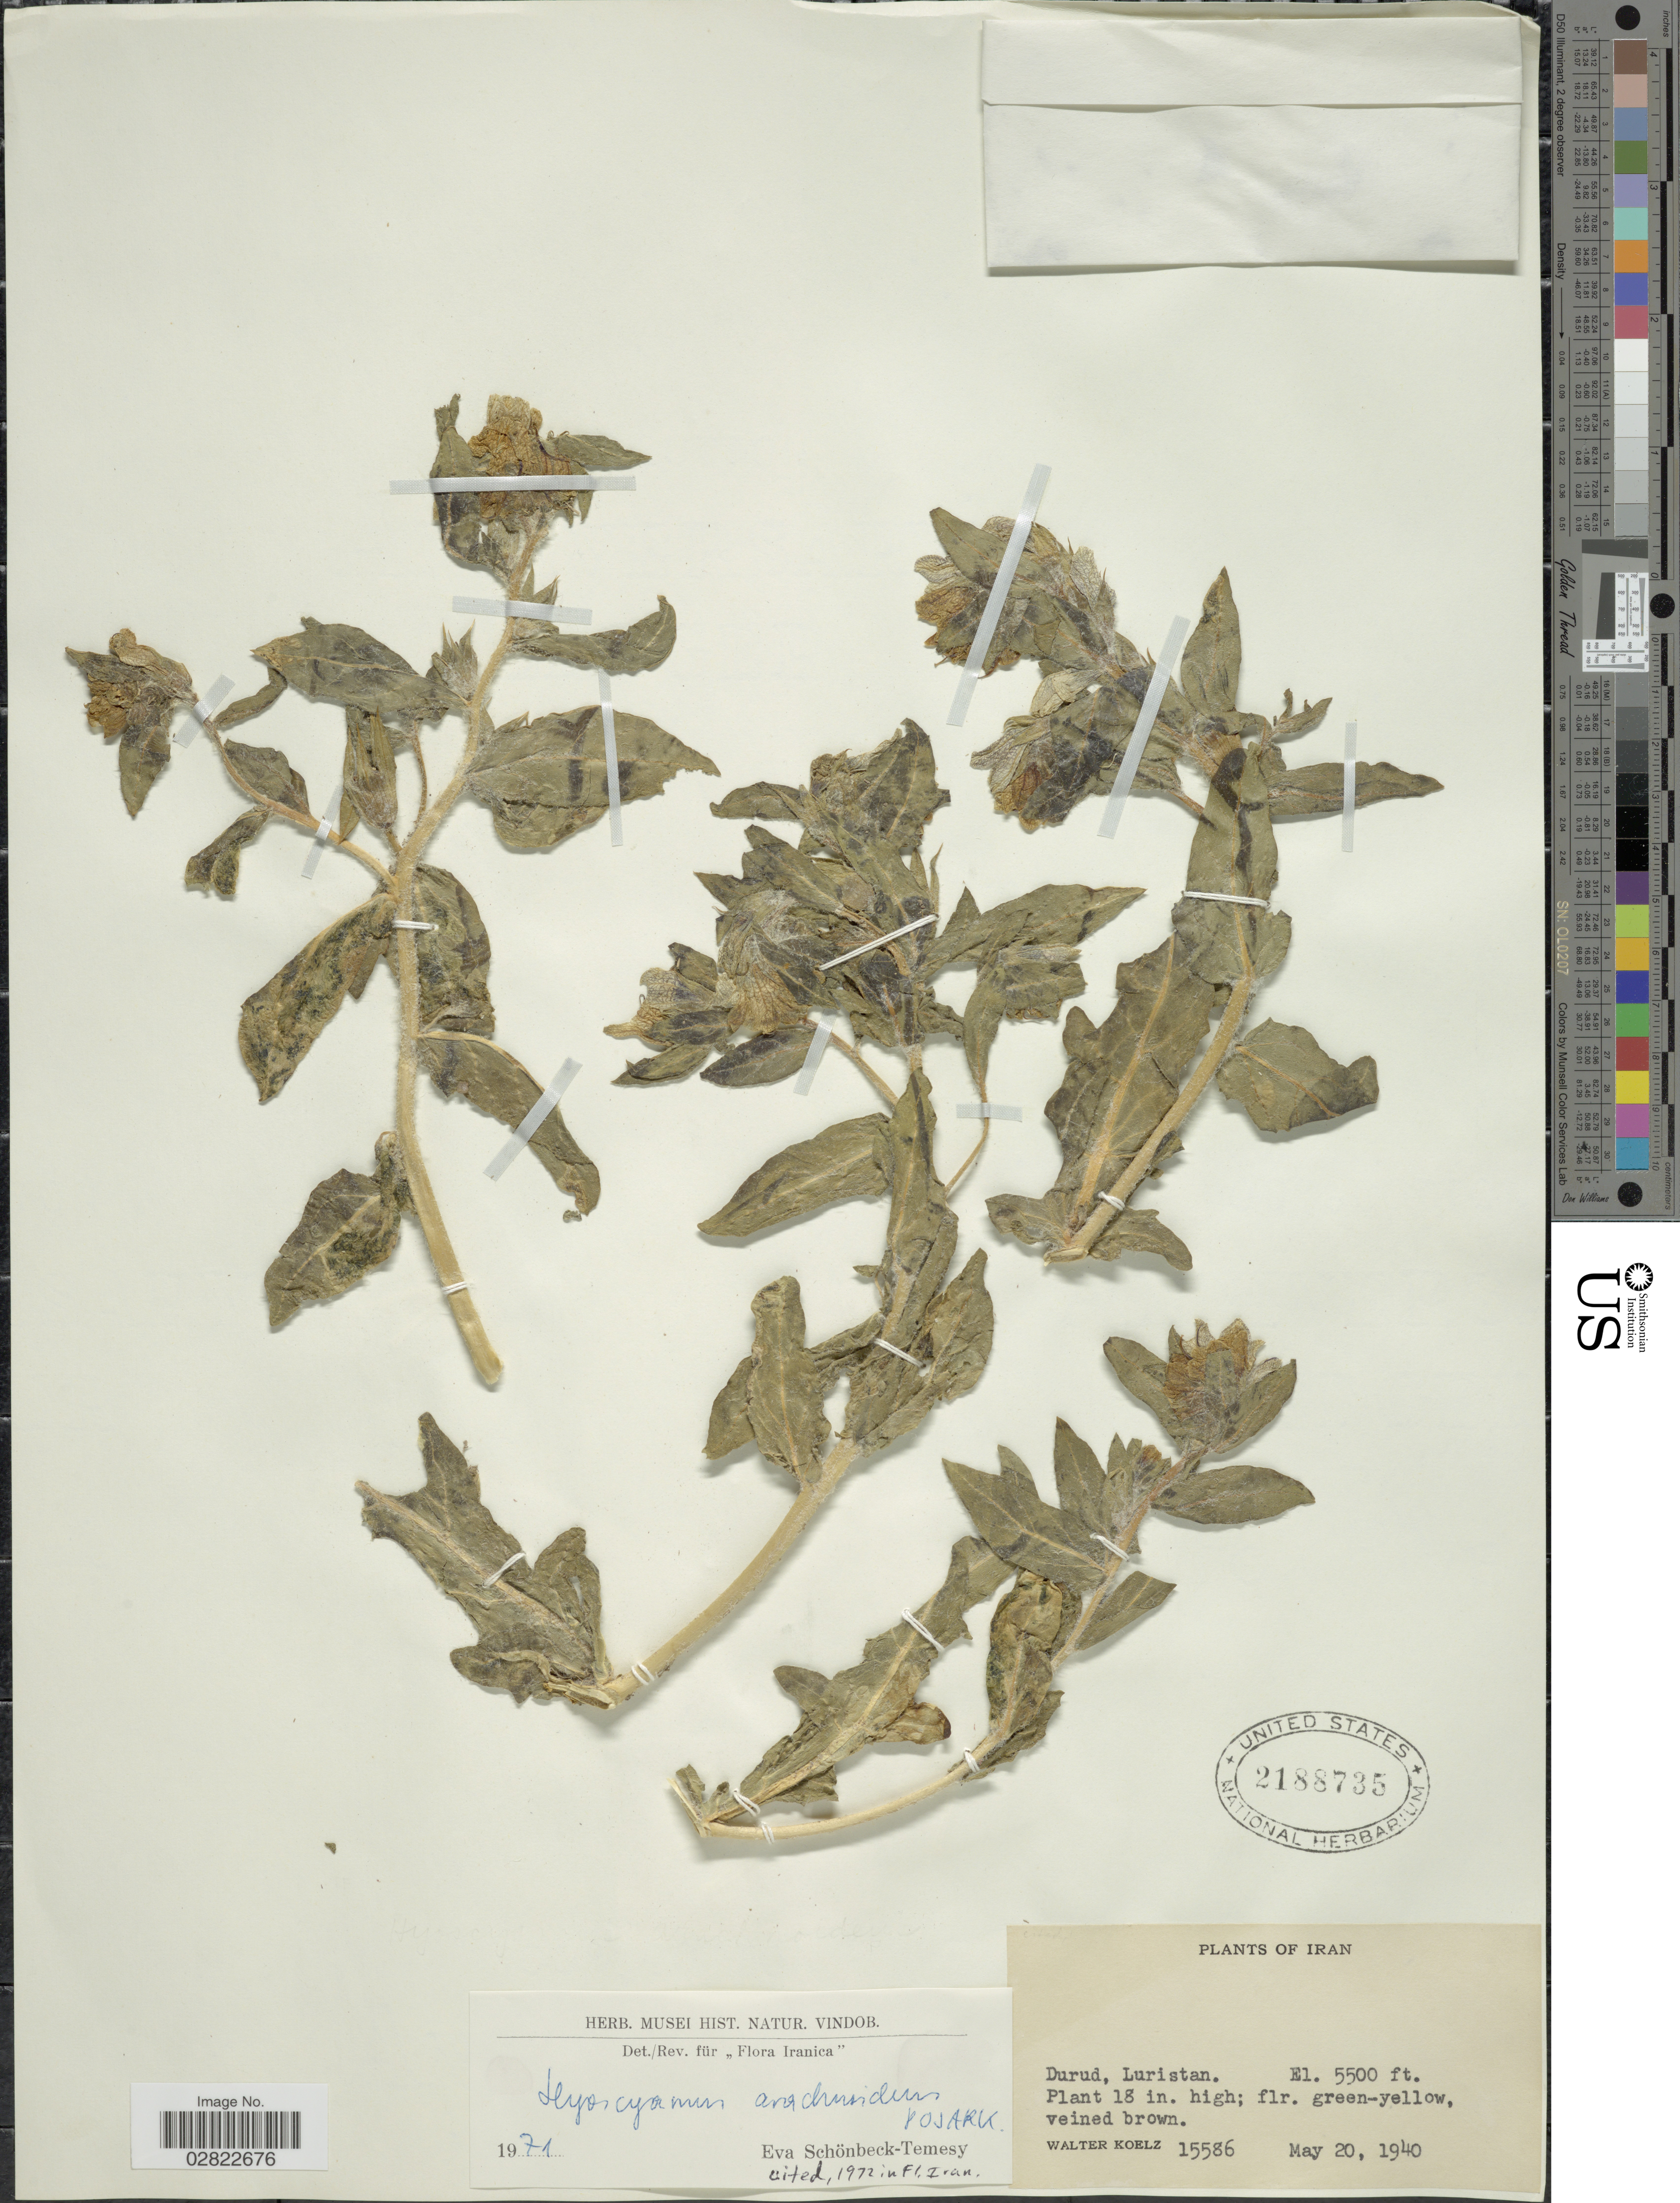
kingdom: Plantae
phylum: Tracheophyta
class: Magnoliopsida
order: Solanales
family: Solanaceae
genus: Hyoscyamus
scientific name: Hyoscyamus arachnoideus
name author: Pojark.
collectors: W. N. Koelz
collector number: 15586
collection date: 1940-05-20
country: Iran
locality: Durud, Luristan.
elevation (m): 1676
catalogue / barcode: US 2188735